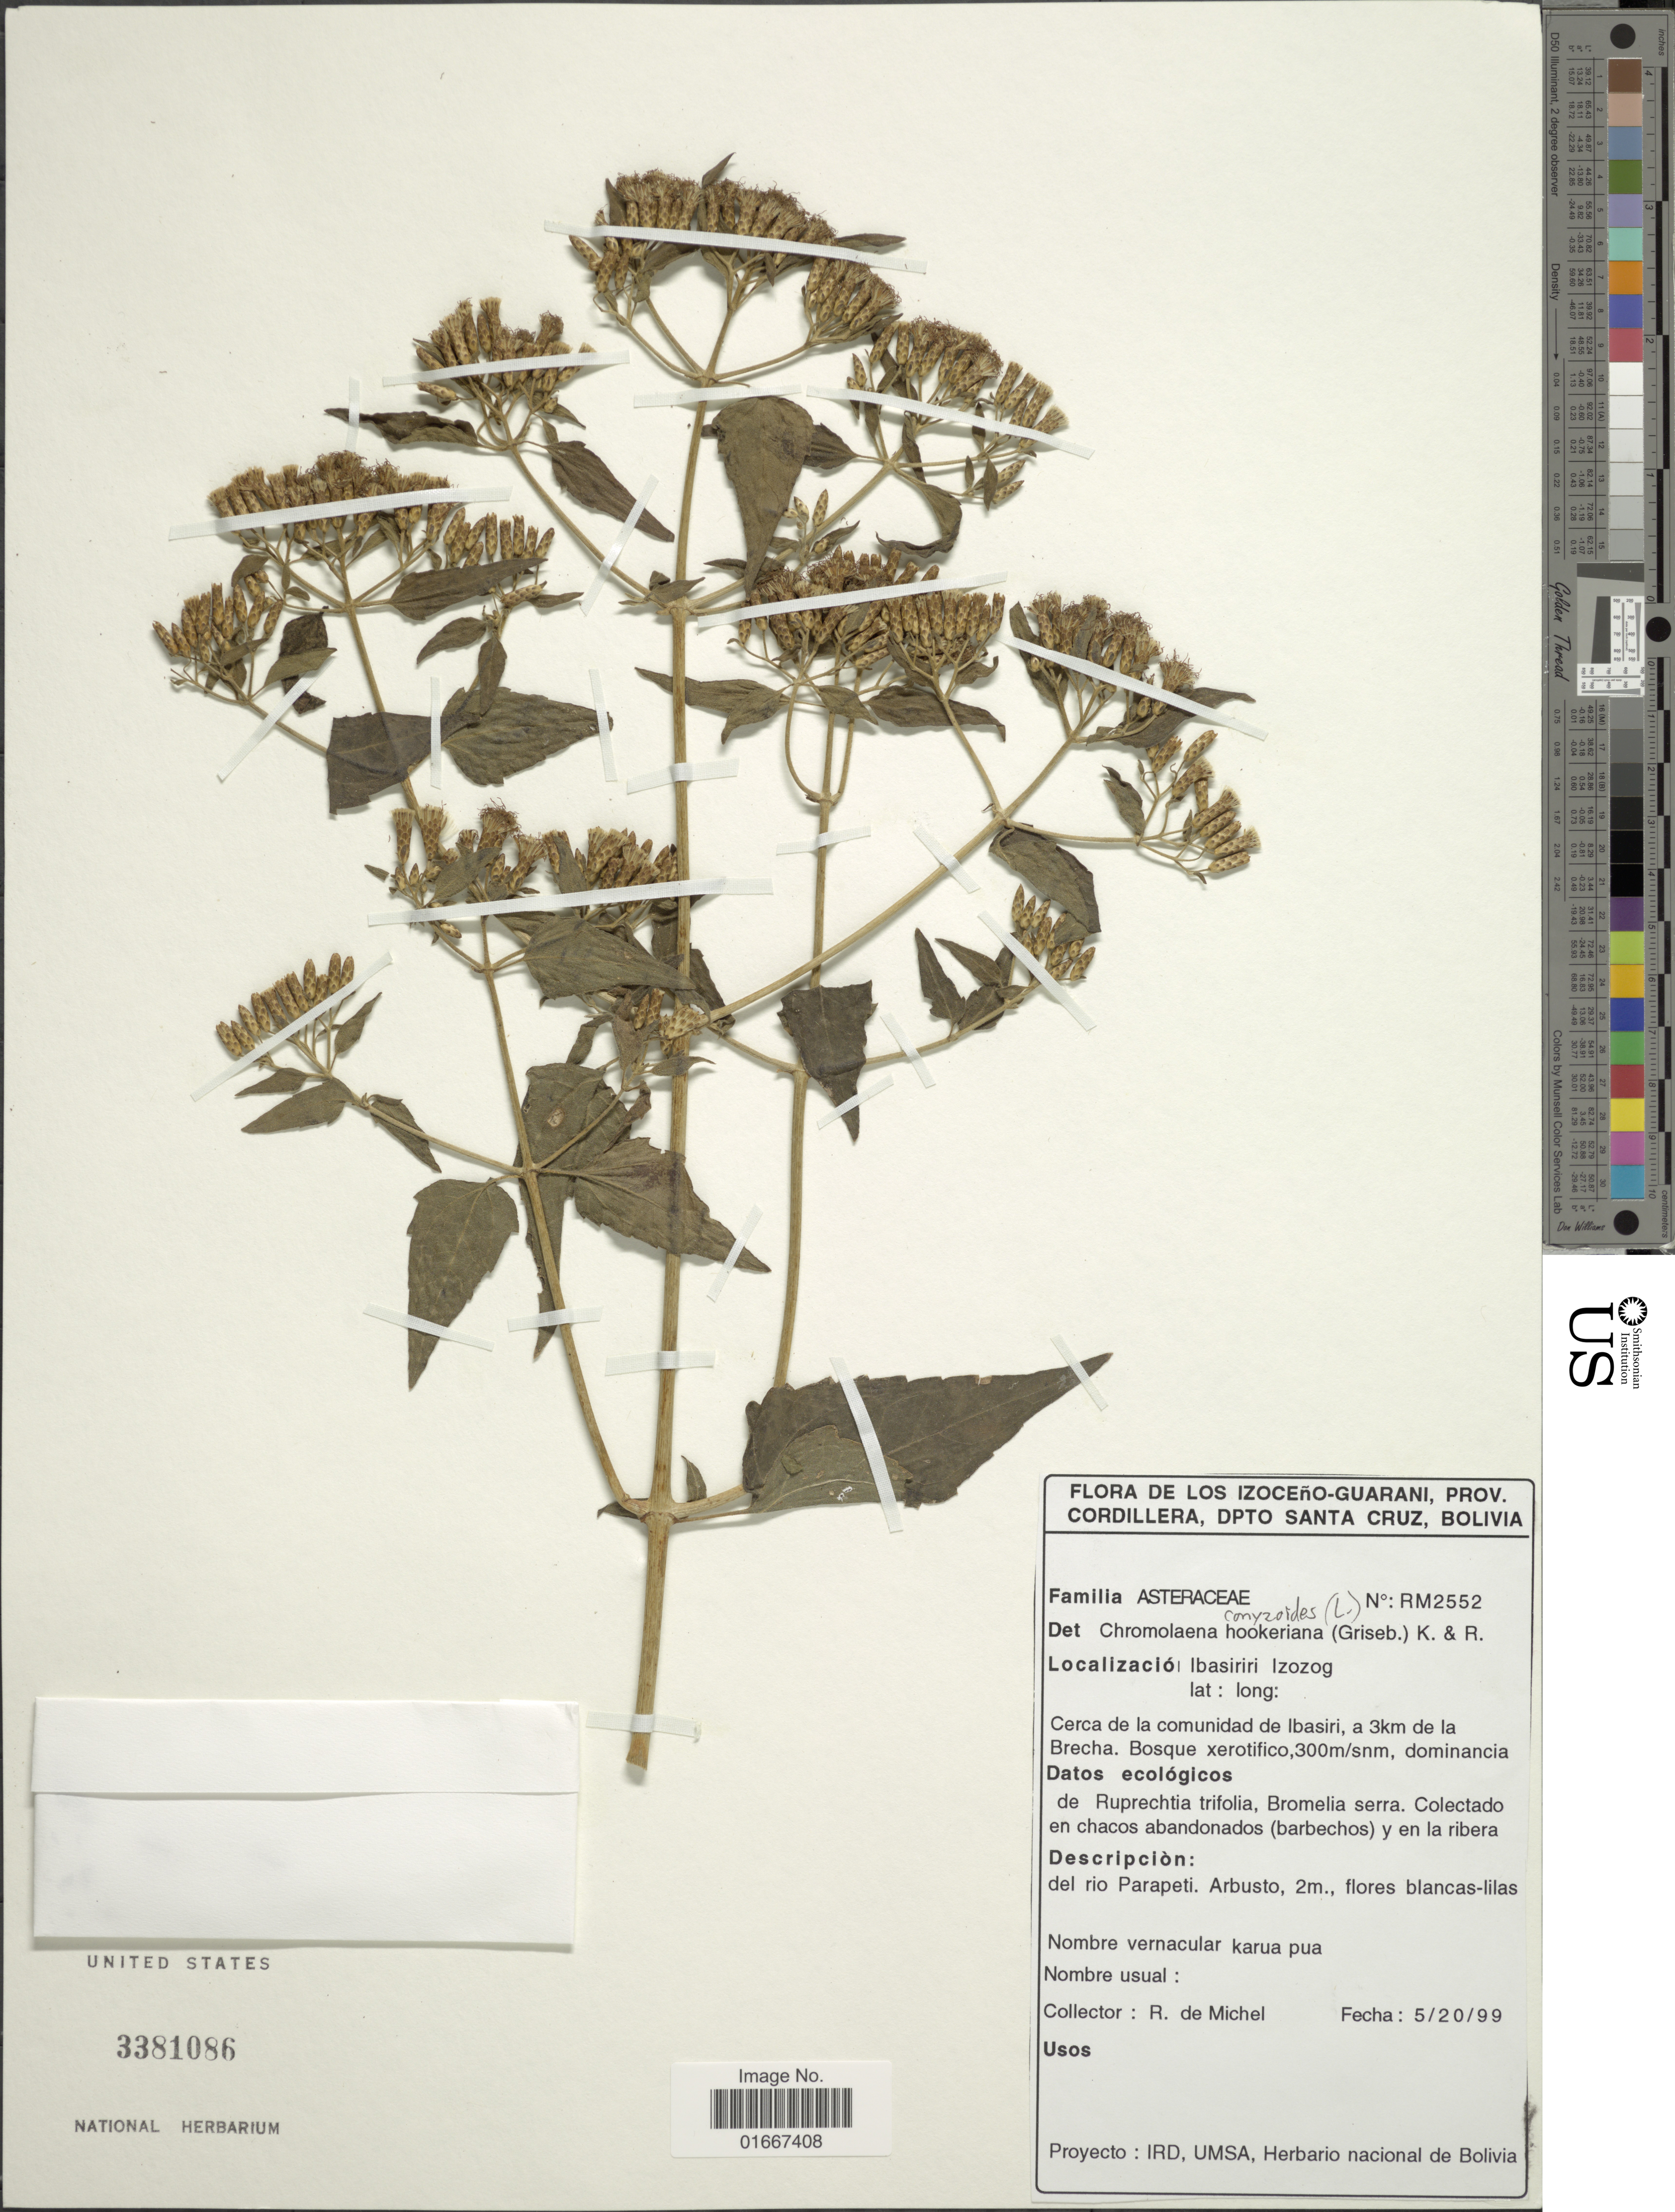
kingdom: Plantae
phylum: Tracheophyta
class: Magnoliopsida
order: Asterales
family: Asteraceae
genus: Chromolaena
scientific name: Chromolaena odorata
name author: (L.) R.M. King & H. Rob.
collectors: R. d. Michel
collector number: RM2552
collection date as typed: Transcribed d/m/y: 20/5/99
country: Bolivia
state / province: Santa Cruz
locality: De Los Izoceno-Guarani, Prov. Cordillera, cerca de la comunidad de Ibasiri, a 3 km de la Brecha.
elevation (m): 300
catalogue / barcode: US 3381086